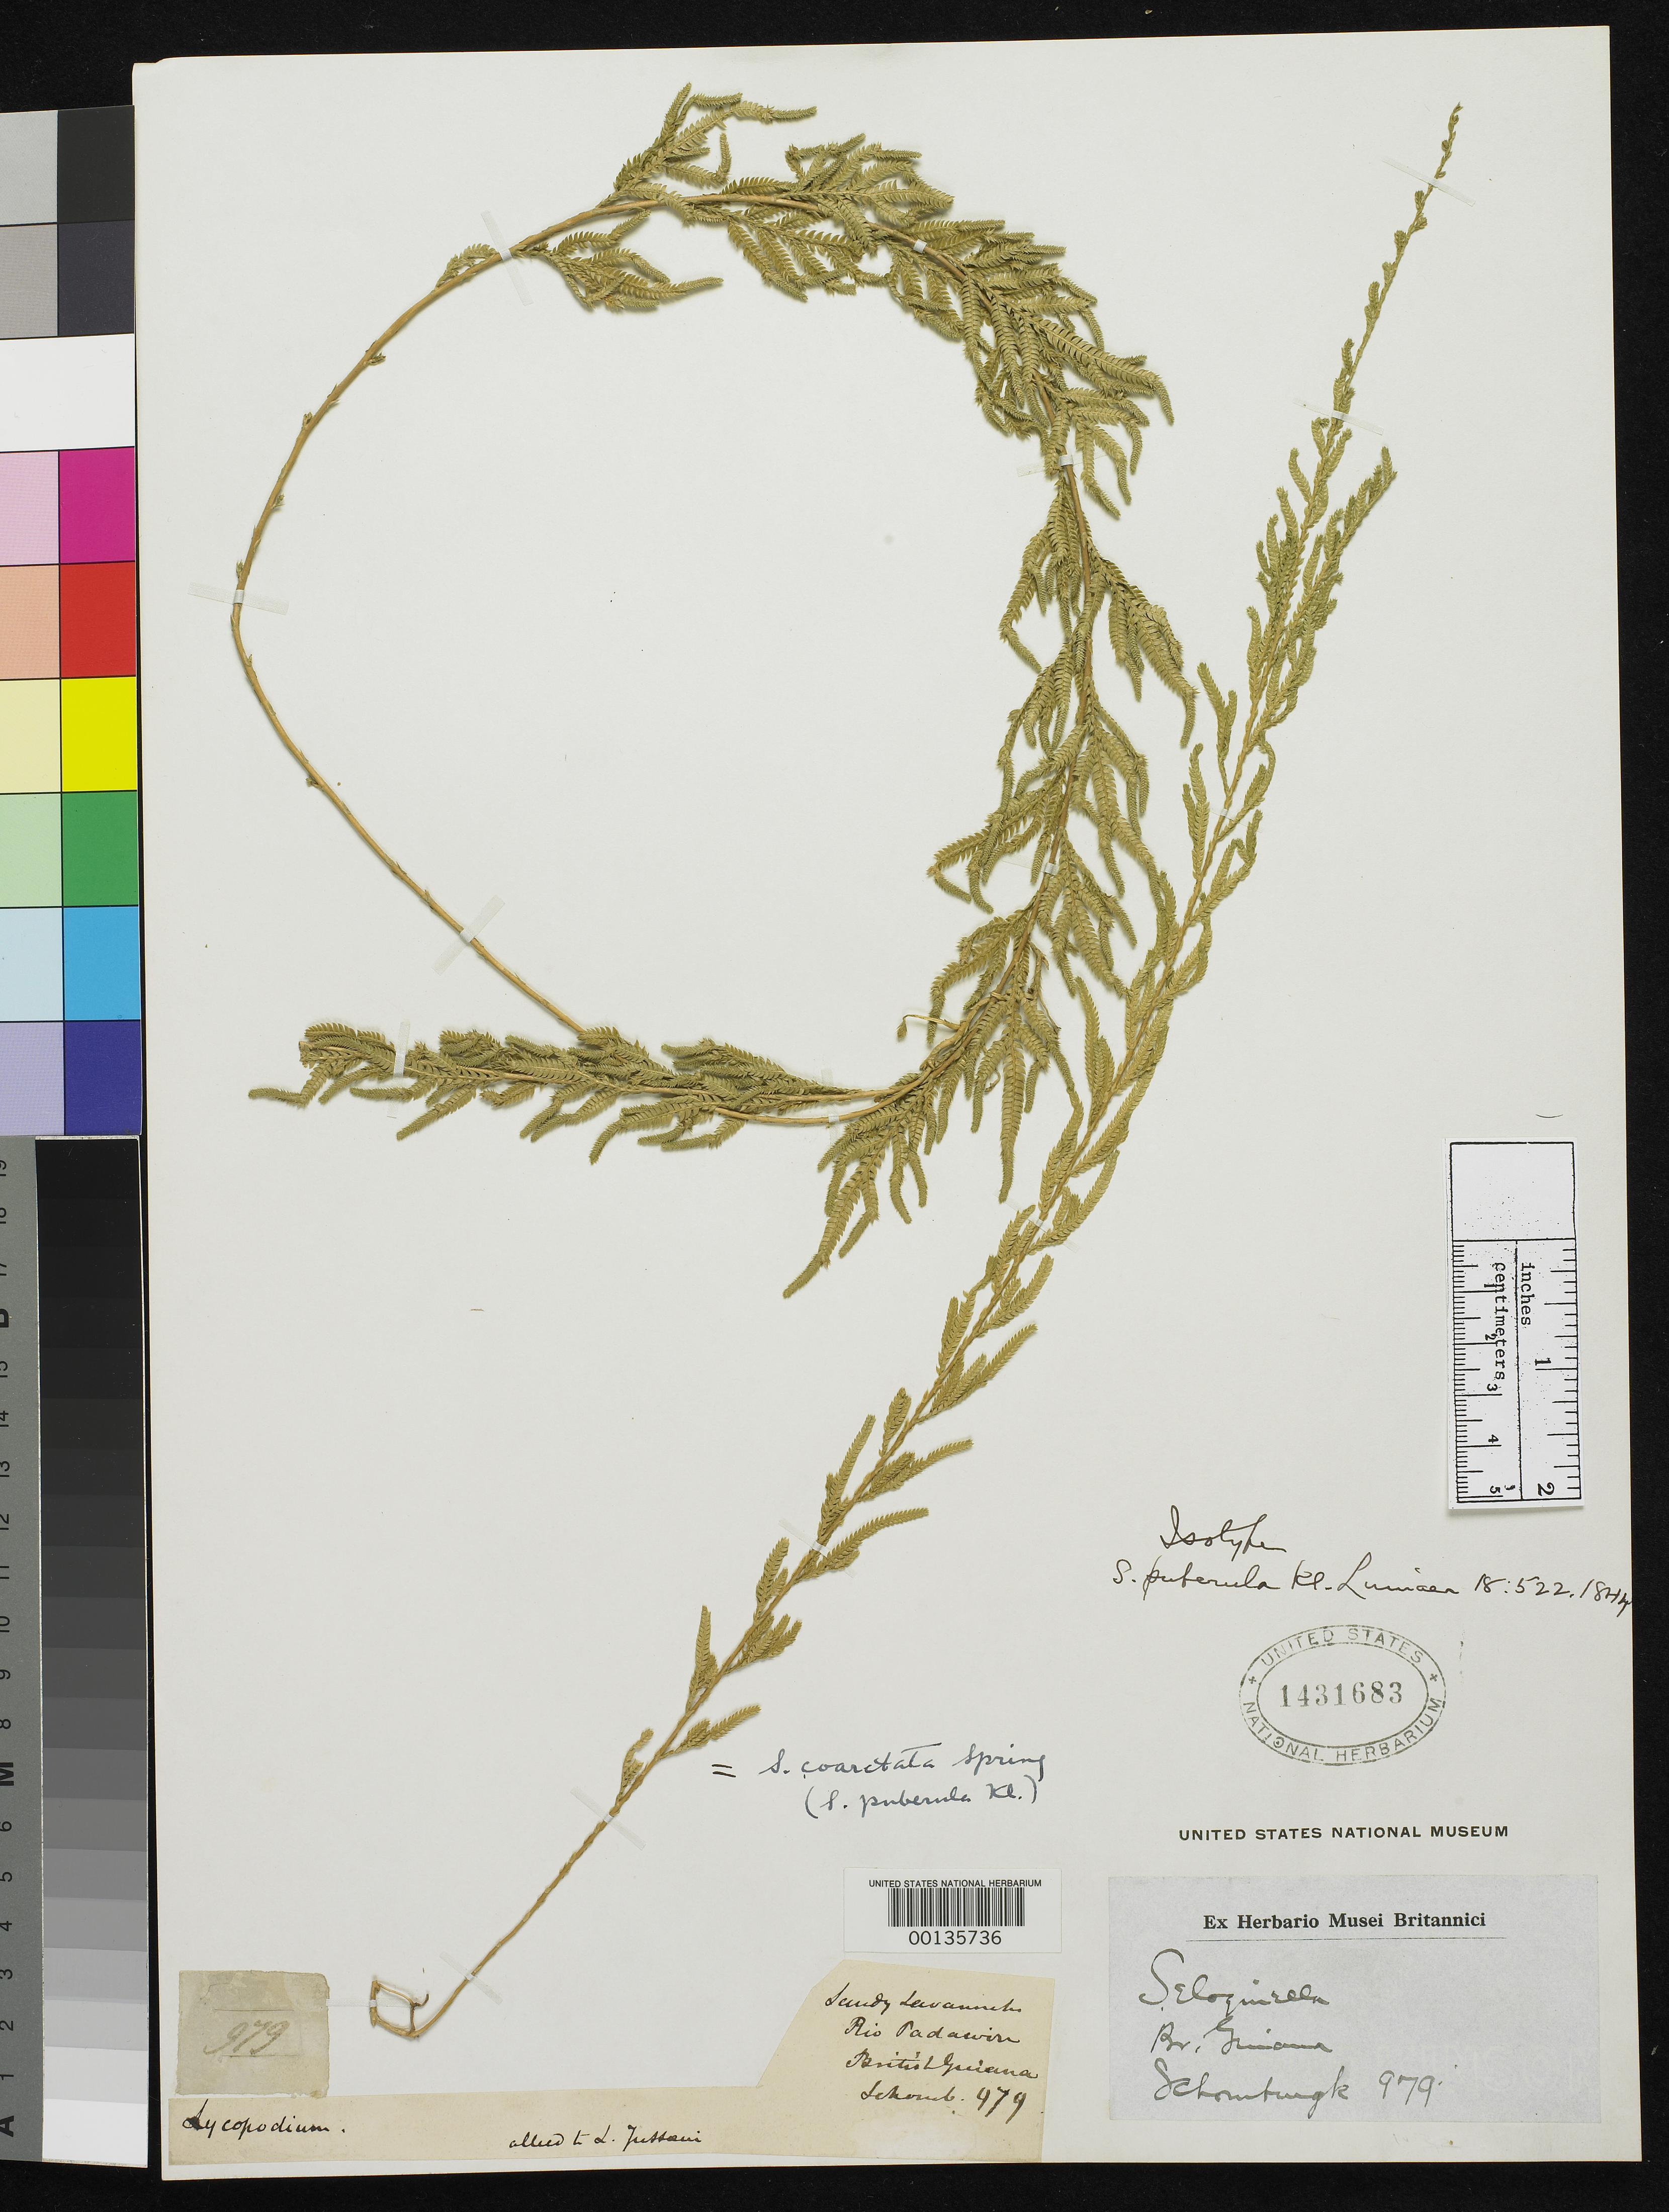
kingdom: Plantae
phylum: Tracheophyta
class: Lycopodiopsida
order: Selaginellales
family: Selaginellaceae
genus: Selaginella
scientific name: Selaginella puberula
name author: Klotzsch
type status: Type Collection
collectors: R. H. Schomburgk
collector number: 979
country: Guyana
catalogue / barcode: US 1431683